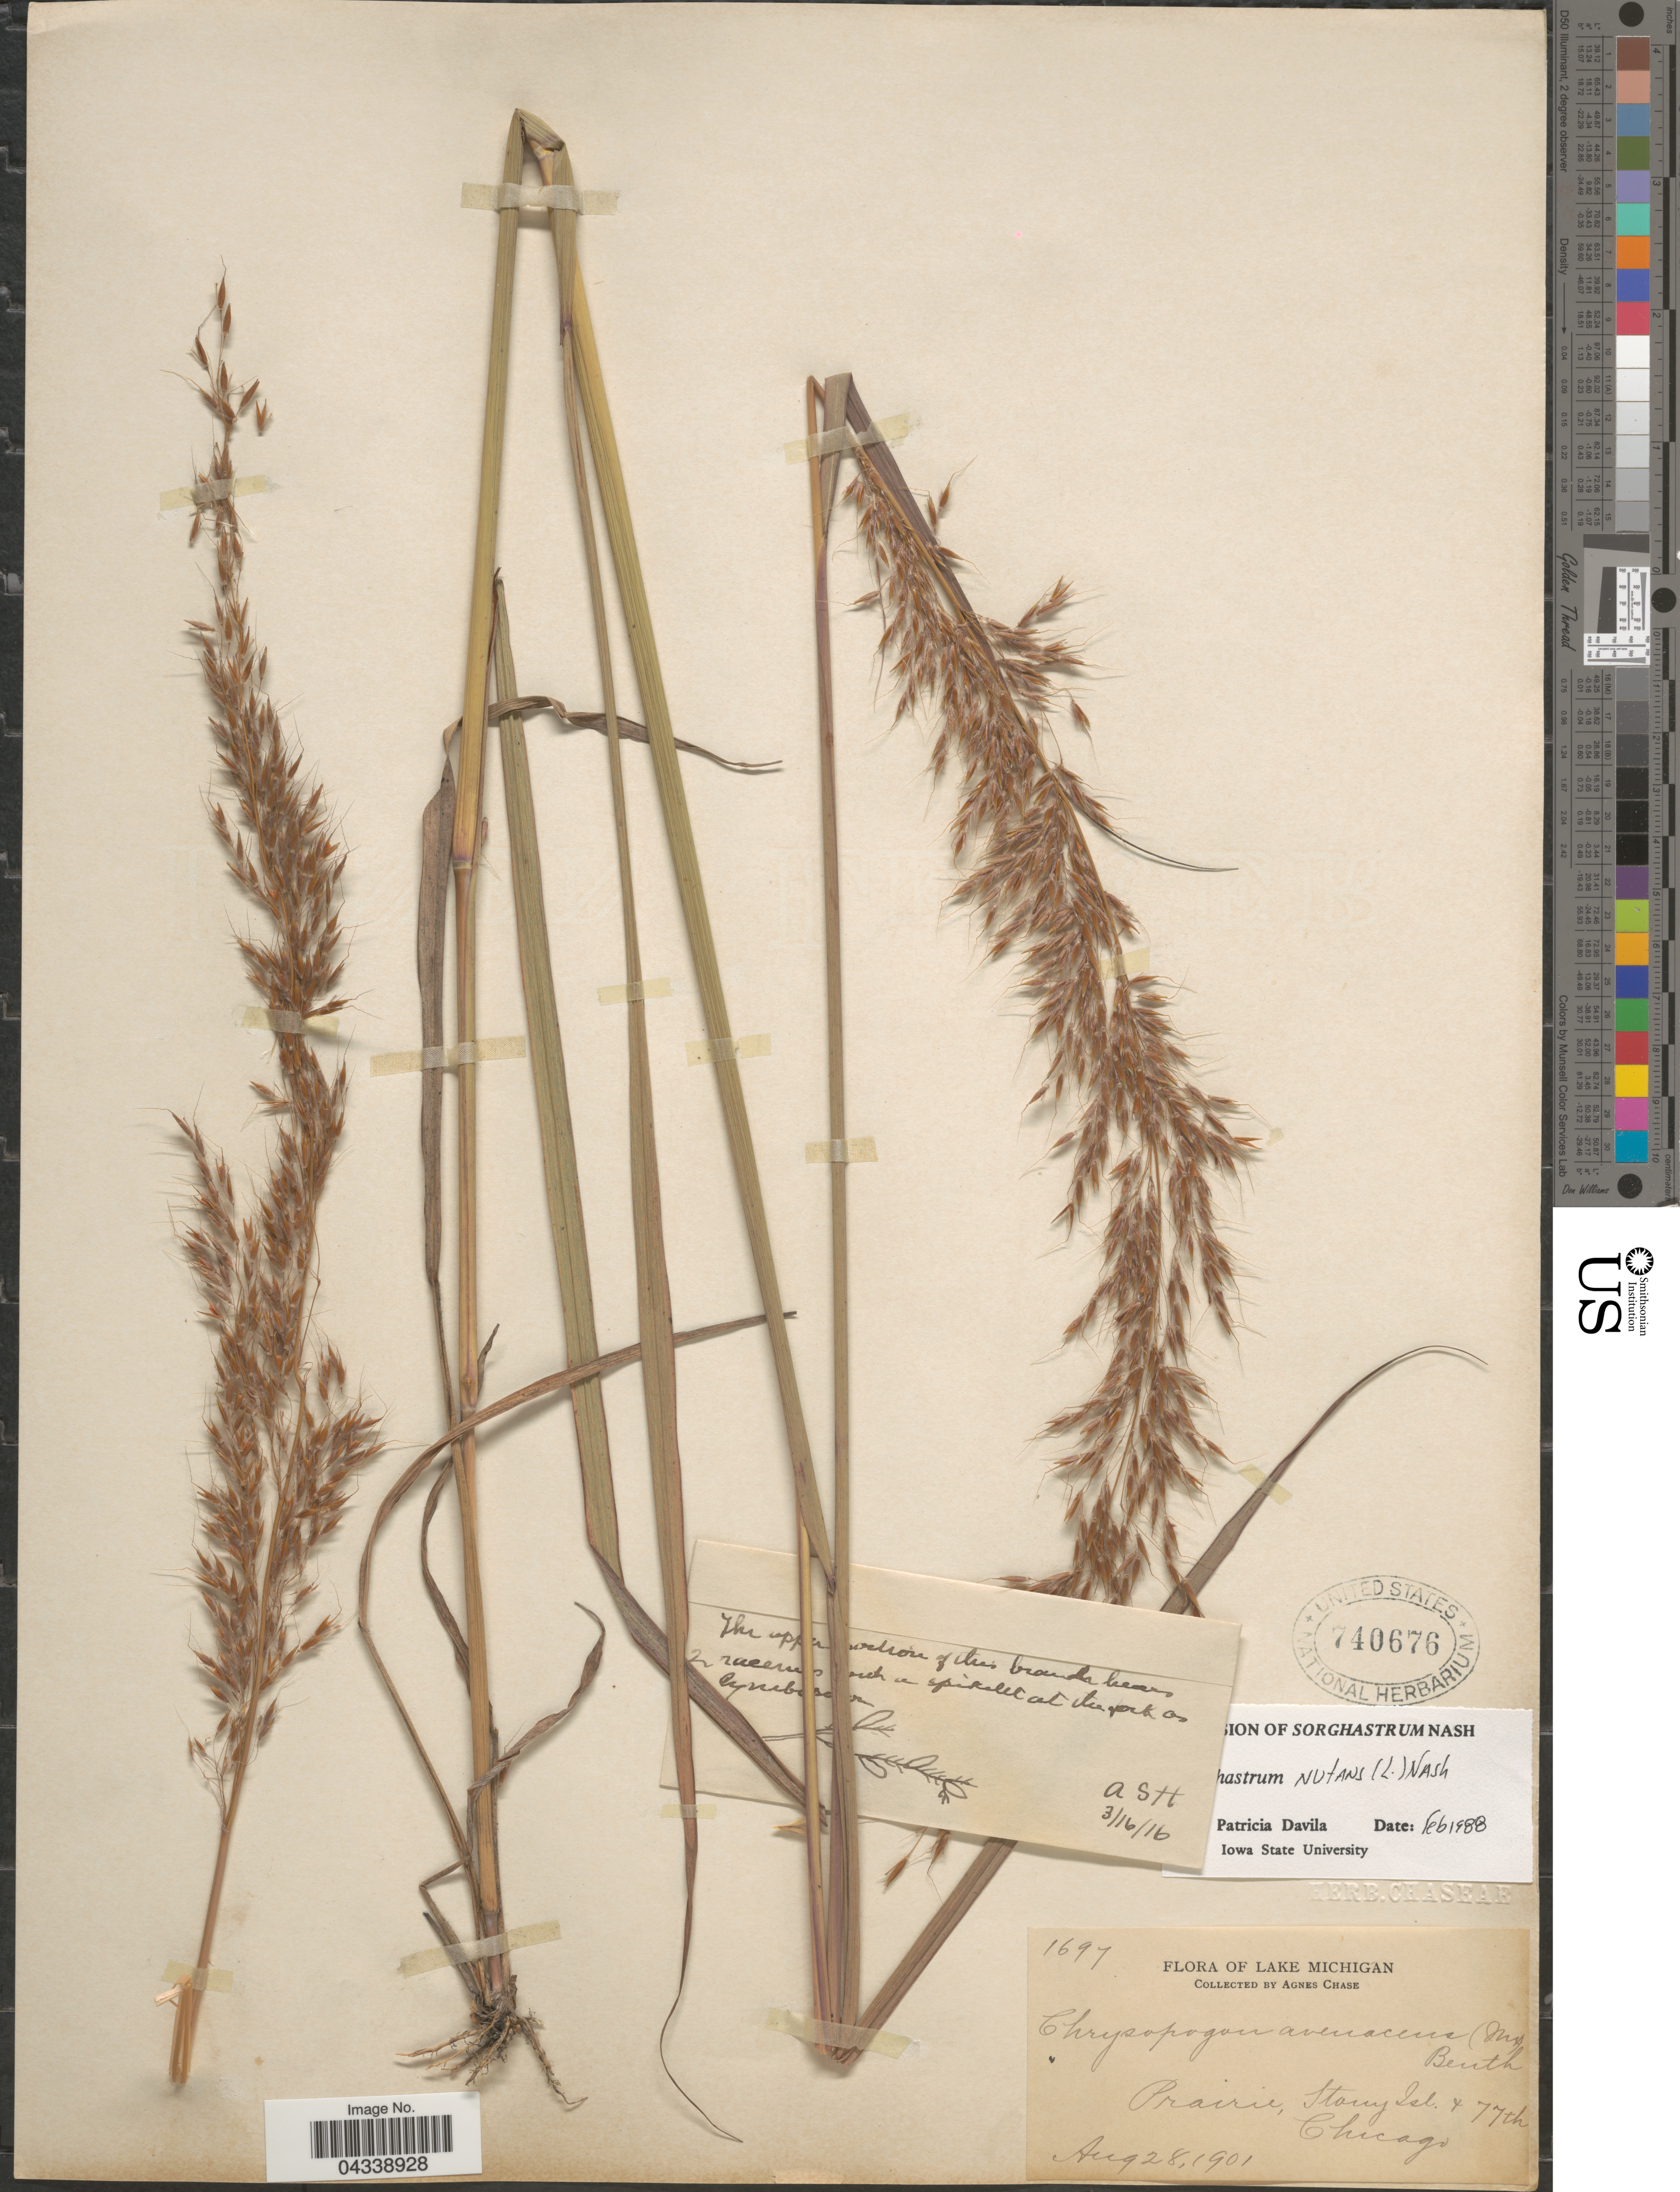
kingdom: Plantae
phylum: Tracheophyta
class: Liliopsida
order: Poales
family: Poaceae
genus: Sorghastrum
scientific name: Sorghastrum nutans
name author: (L.) Nash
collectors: A. Chase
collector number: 1697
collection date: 1901-08-28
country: United States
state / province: Illinois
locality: Lake Michigan. Prairie, Stony Isl. & 77th Chicago.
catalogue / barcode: US 740676